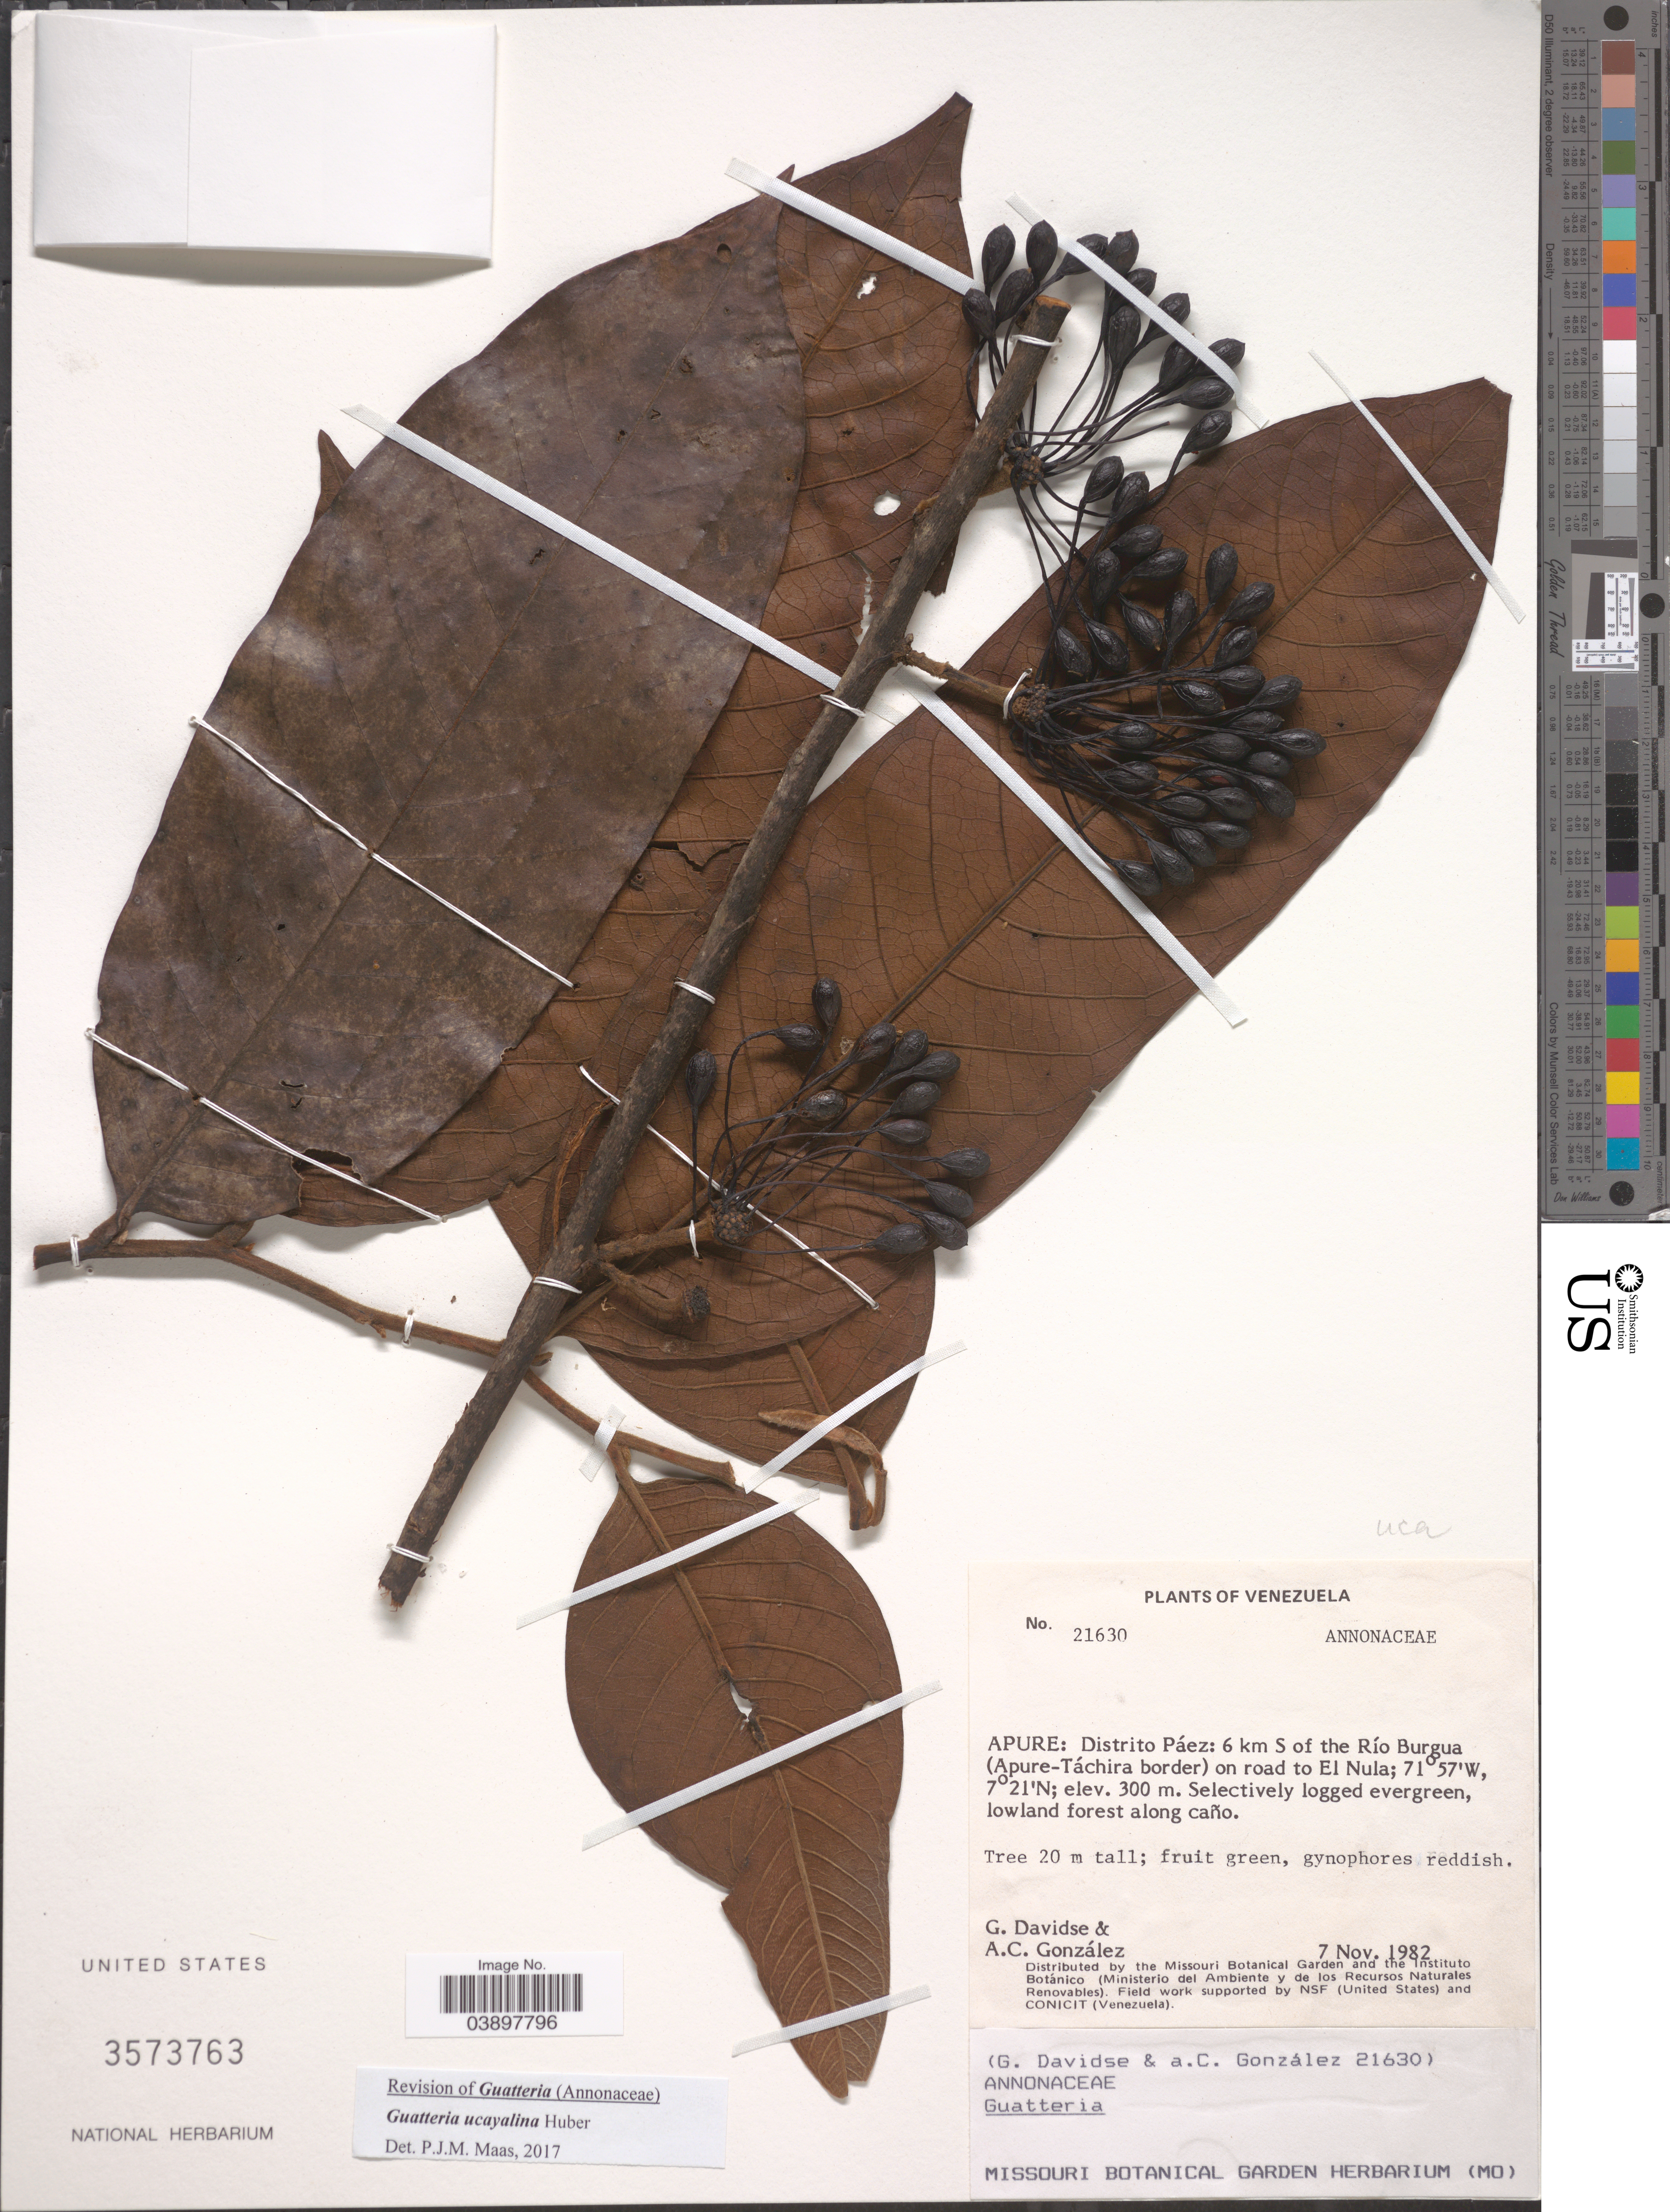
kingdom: Plantae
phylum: Tracheophyta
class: Magnoliopsida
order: Magnoliales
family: Annonaceae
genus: Guatteria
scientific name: Guatteria ucayalina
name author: Huber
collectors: G. Davidse & A. C. González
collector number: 21630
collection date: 1982-11-07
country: Venezuela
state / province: Apure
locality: Ditrito Páez: 6 km S of the Río Burgua (Apure-Táchira border) on road to El Nula.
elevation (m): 300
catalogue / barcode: US 3573763